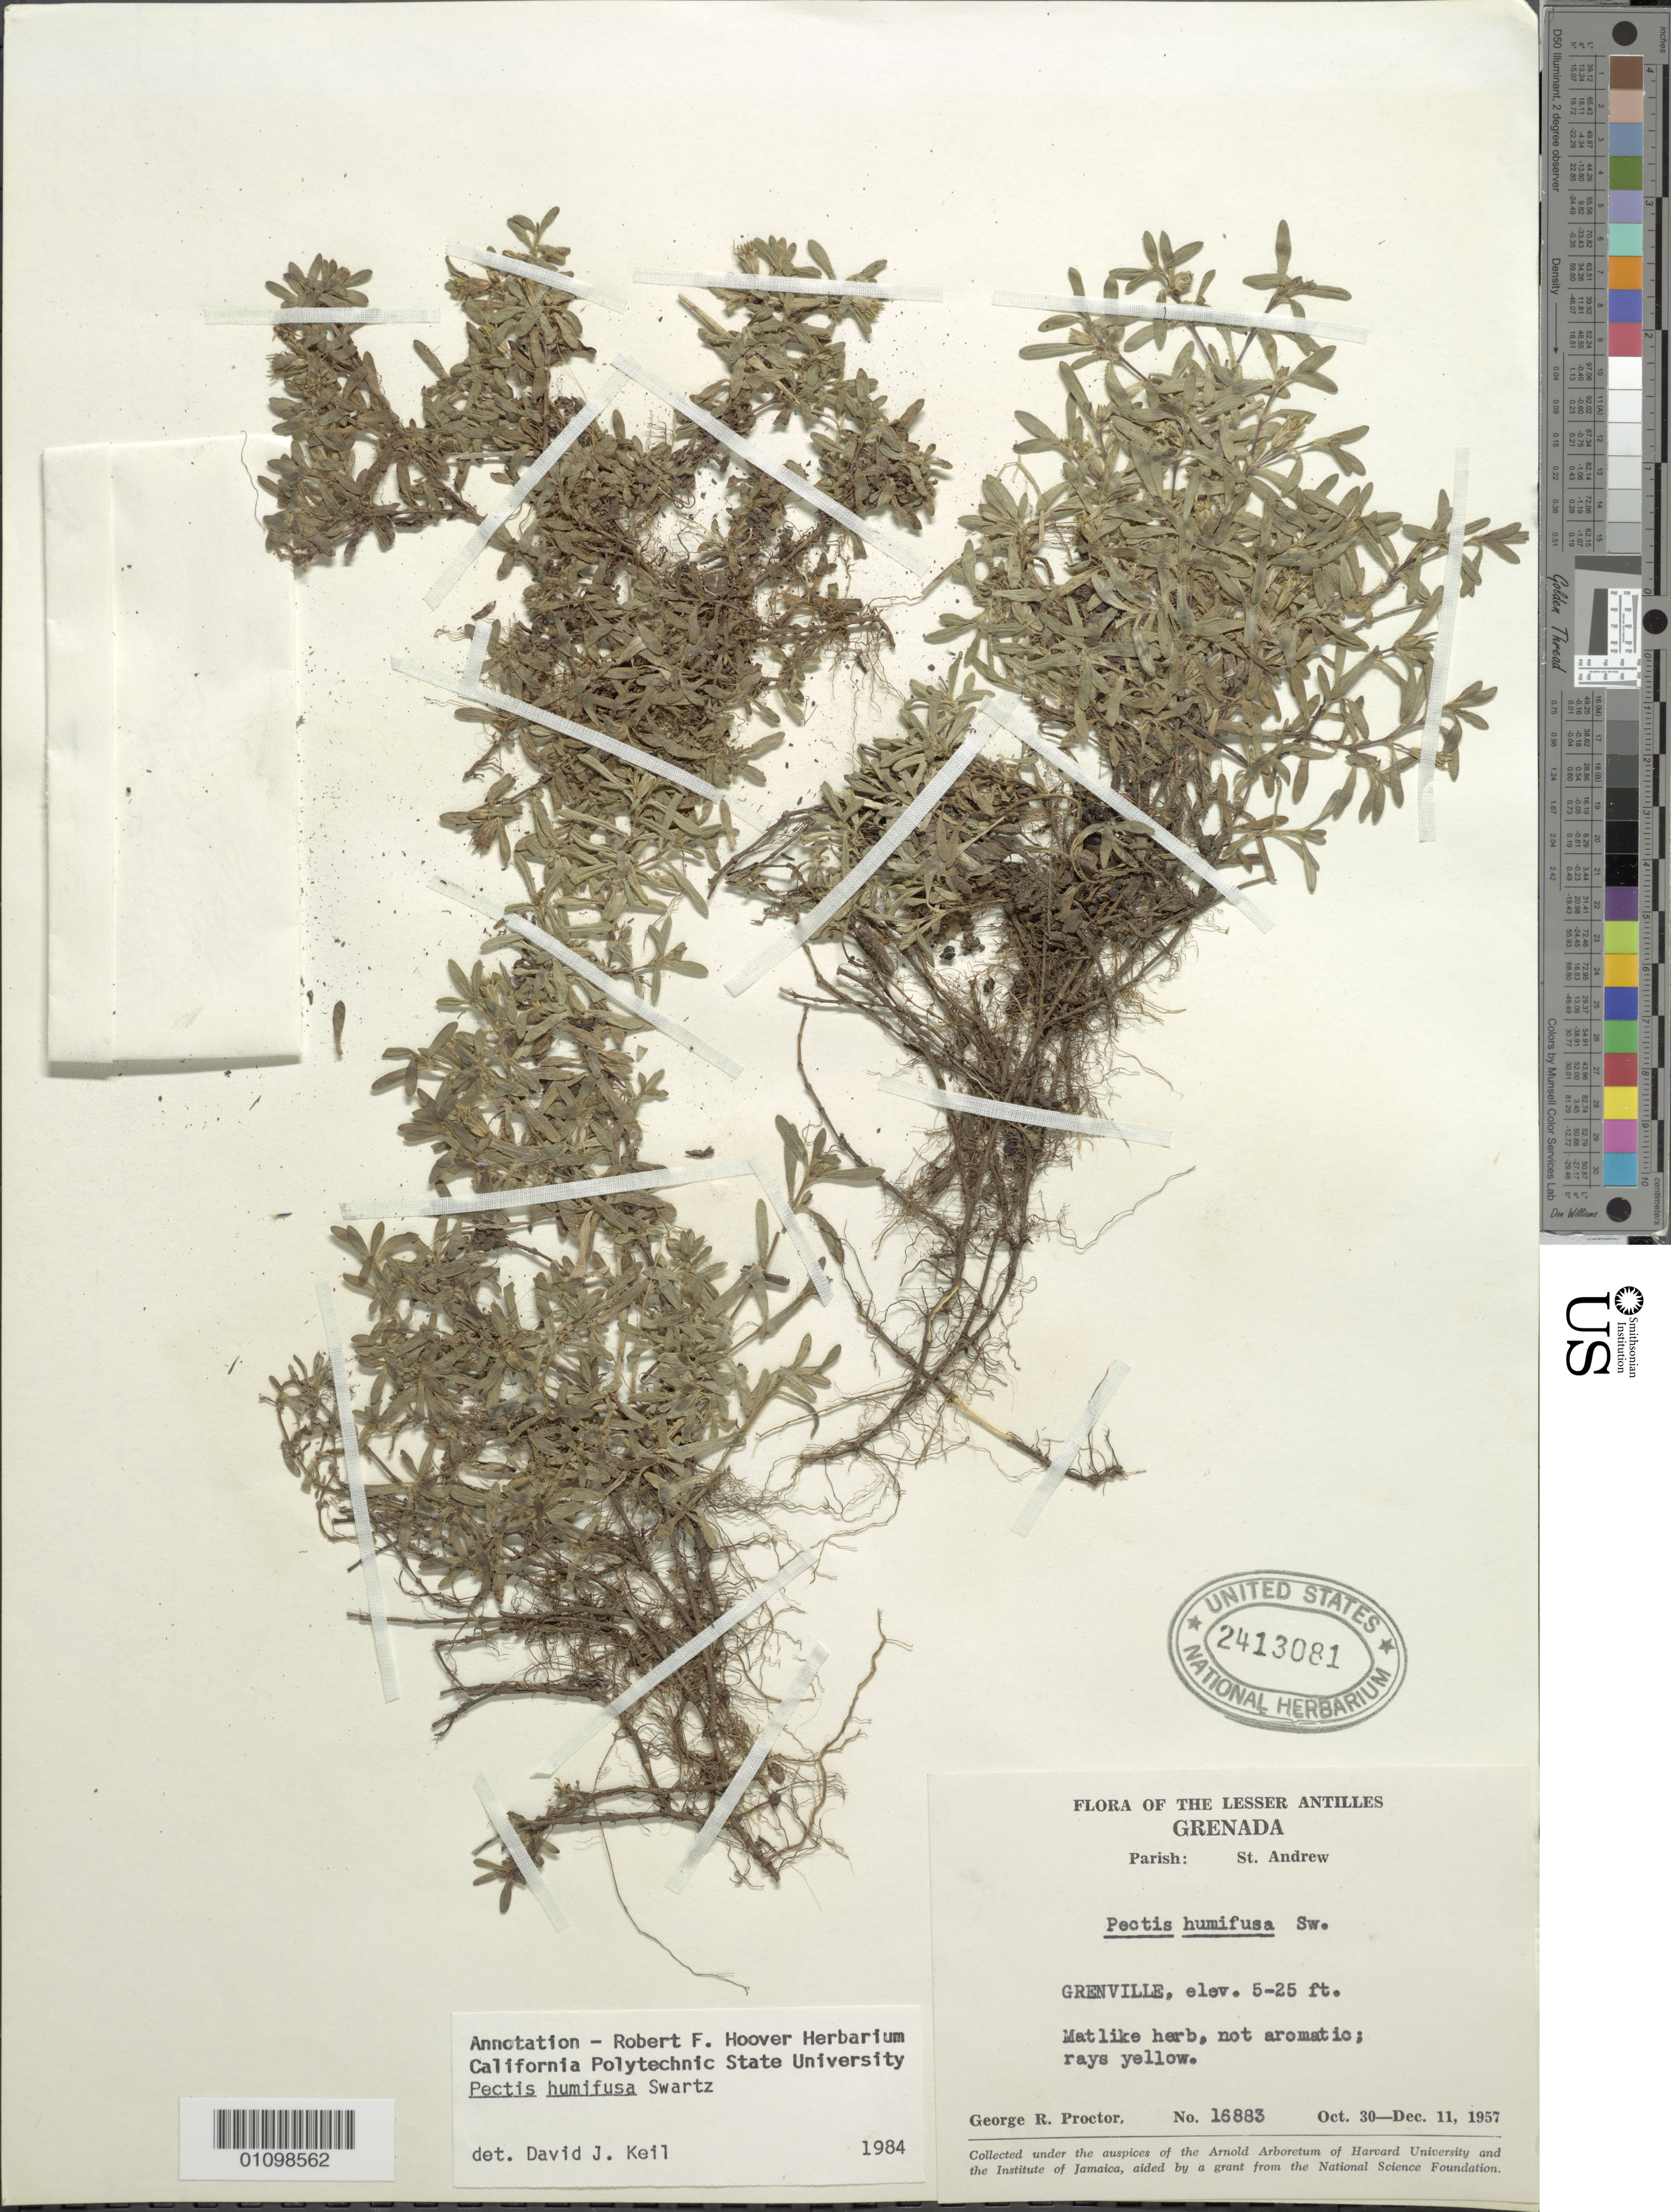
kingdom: Plantae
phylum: Tracheophyta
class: Magnoliopsida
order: Asterales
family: Asteraceae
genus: Pectis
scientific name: Pectis humifusa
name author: Sw.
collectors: G. R. Proctor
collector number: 16883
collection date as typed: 30 Oct 1957 to 11 Dec 1957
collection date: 1957-10-30/1957-12-11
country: Grenada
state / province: Saint Andrew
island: Grenada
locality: Grenville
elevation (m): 2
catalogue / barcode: US 2413081